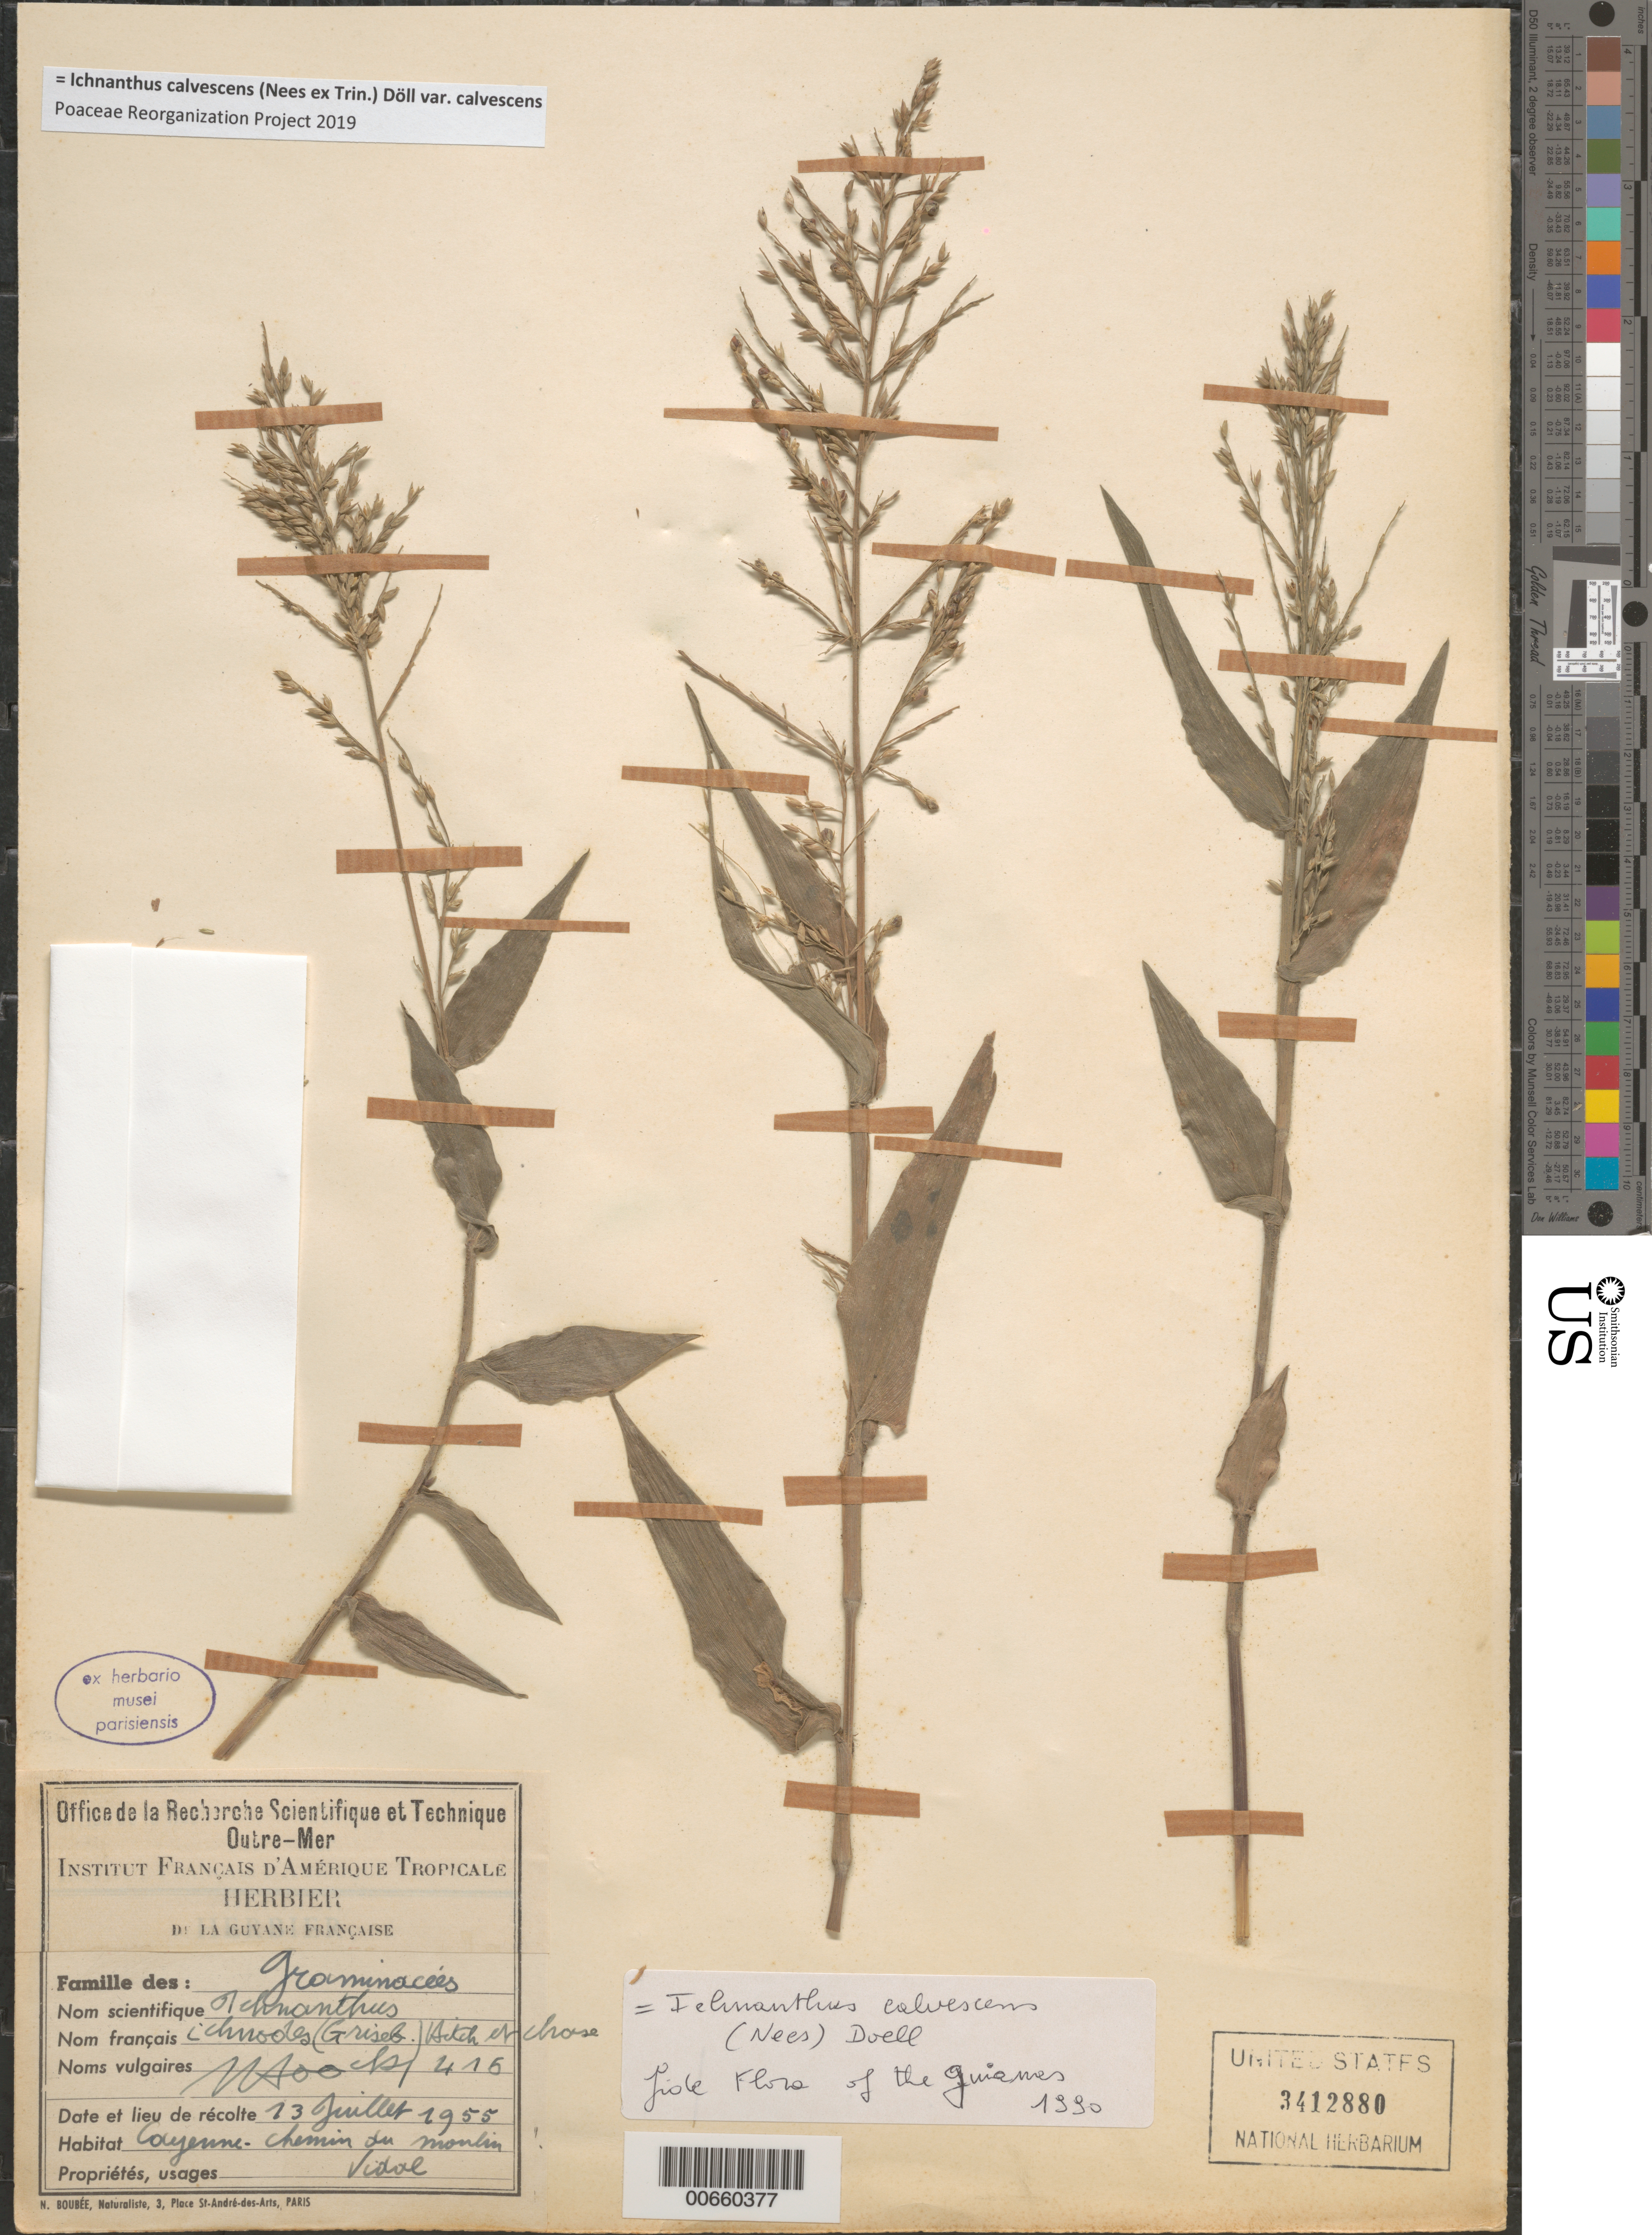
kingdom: Plantae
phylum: Tracheophyta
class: Liliopsida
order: Poales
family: Poaceae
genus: Ichnanthus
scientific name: Ichnanthus calvescens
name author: (Nees ex Trin.) Döll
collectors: J. Hoock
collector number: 415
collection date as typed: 13-Jul-55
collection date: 1955-07-13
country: French Guiana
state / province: Cayenne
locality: Cayenne, chemin du Moulin Vidal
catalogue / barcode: US 3412880